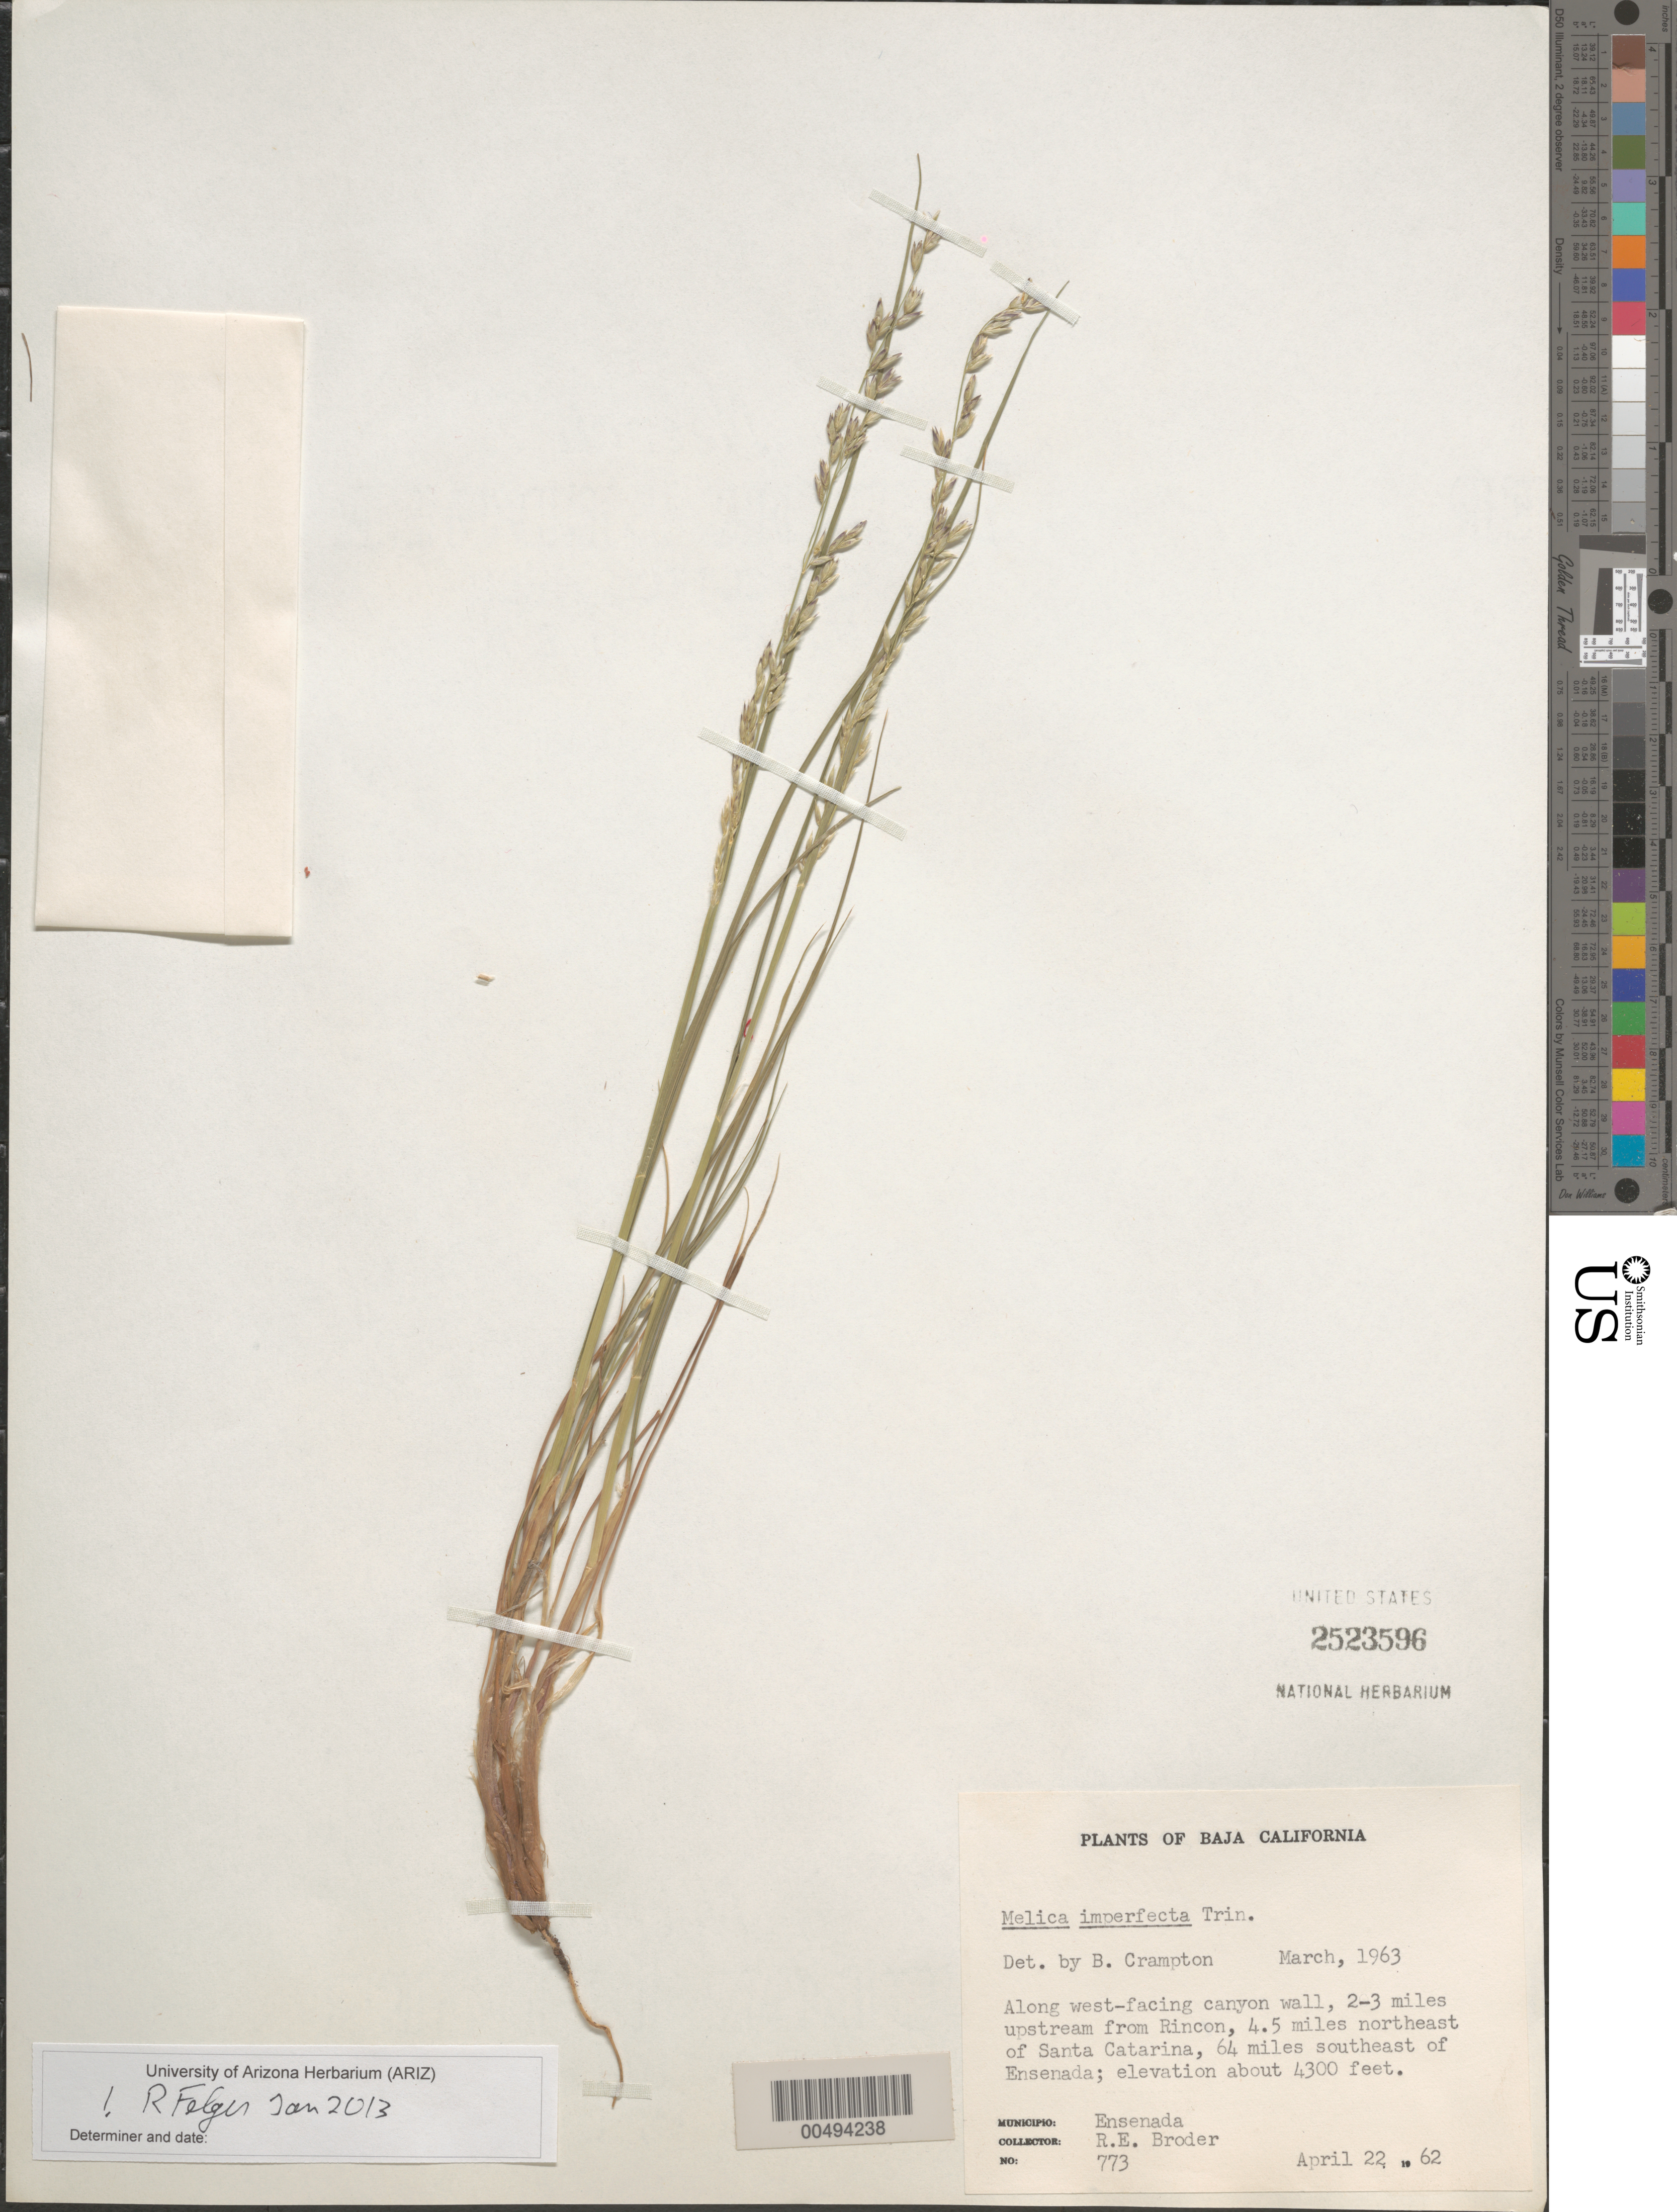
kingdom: Plantae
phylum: Tracheophyta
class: Liliopsida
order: Poales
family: Poaceae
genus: Melica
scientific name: Melica imperfecta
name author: Trin.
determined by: Crampton, B.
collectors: R. Broder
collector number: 773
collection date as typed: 22 Apr 1962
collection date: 1962-04-22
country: Mexico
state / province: Baja California Norte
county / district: Ensenada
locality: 2 - 3 mi upstream from Rincon, 4.5 mi NE of Santa Catarina, 64 mi SE of Ensenada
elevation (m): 1311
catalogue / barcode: US 2523596